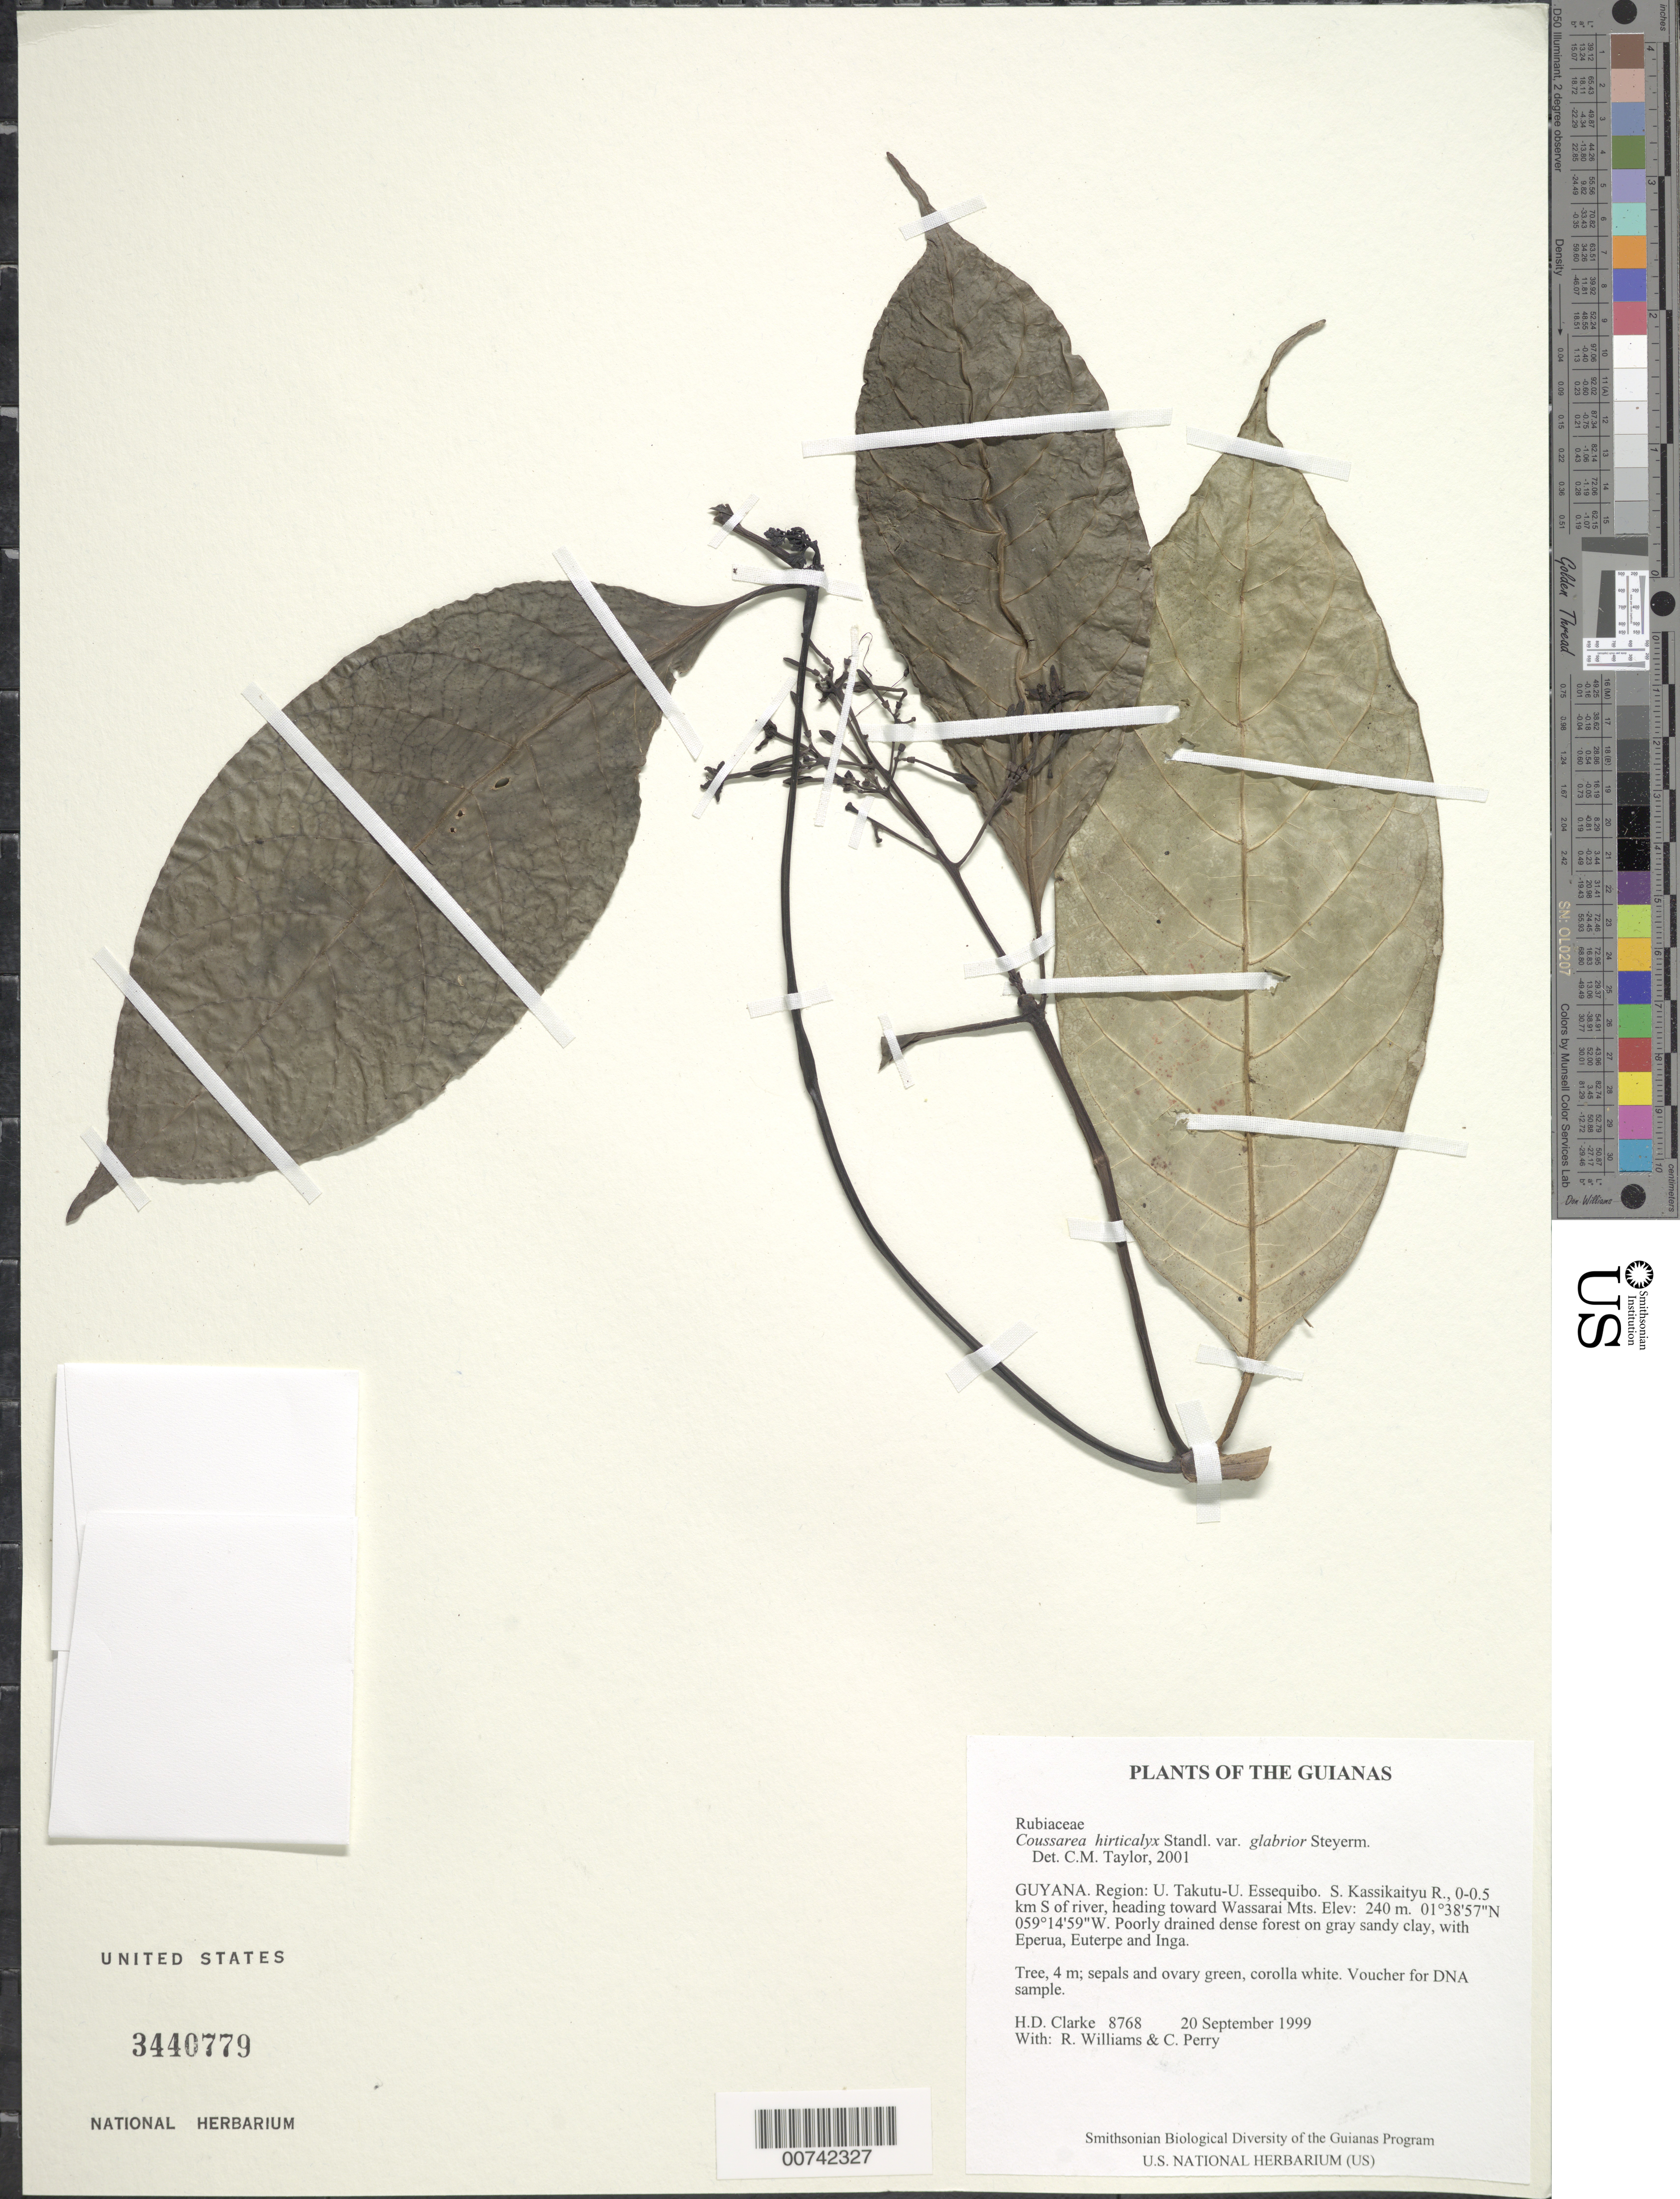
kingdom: Plantae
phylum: Tracheophyta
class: Magnoliopsida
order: Gentianales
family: Rubiaceae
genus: Coussarea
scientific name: Coussarea hirticalyx var. glabrior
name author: Steyerm.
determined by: Taylor, Charlotte M.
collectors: H. D. Clarke, R. Williams & C. Perry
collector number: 8768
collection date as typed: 20 September 1999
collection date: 1999-09-20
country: Guyana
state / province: U. Takutu-U. Essequibo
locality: S. Kassikaityu R., 0-0.5 km S of river, heading toward Wassarai Mts.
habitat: Poorly drained dense forest on gray sandy clay, with Eperua, Euterpe and Inga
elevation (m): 240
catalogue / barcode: US 3440779